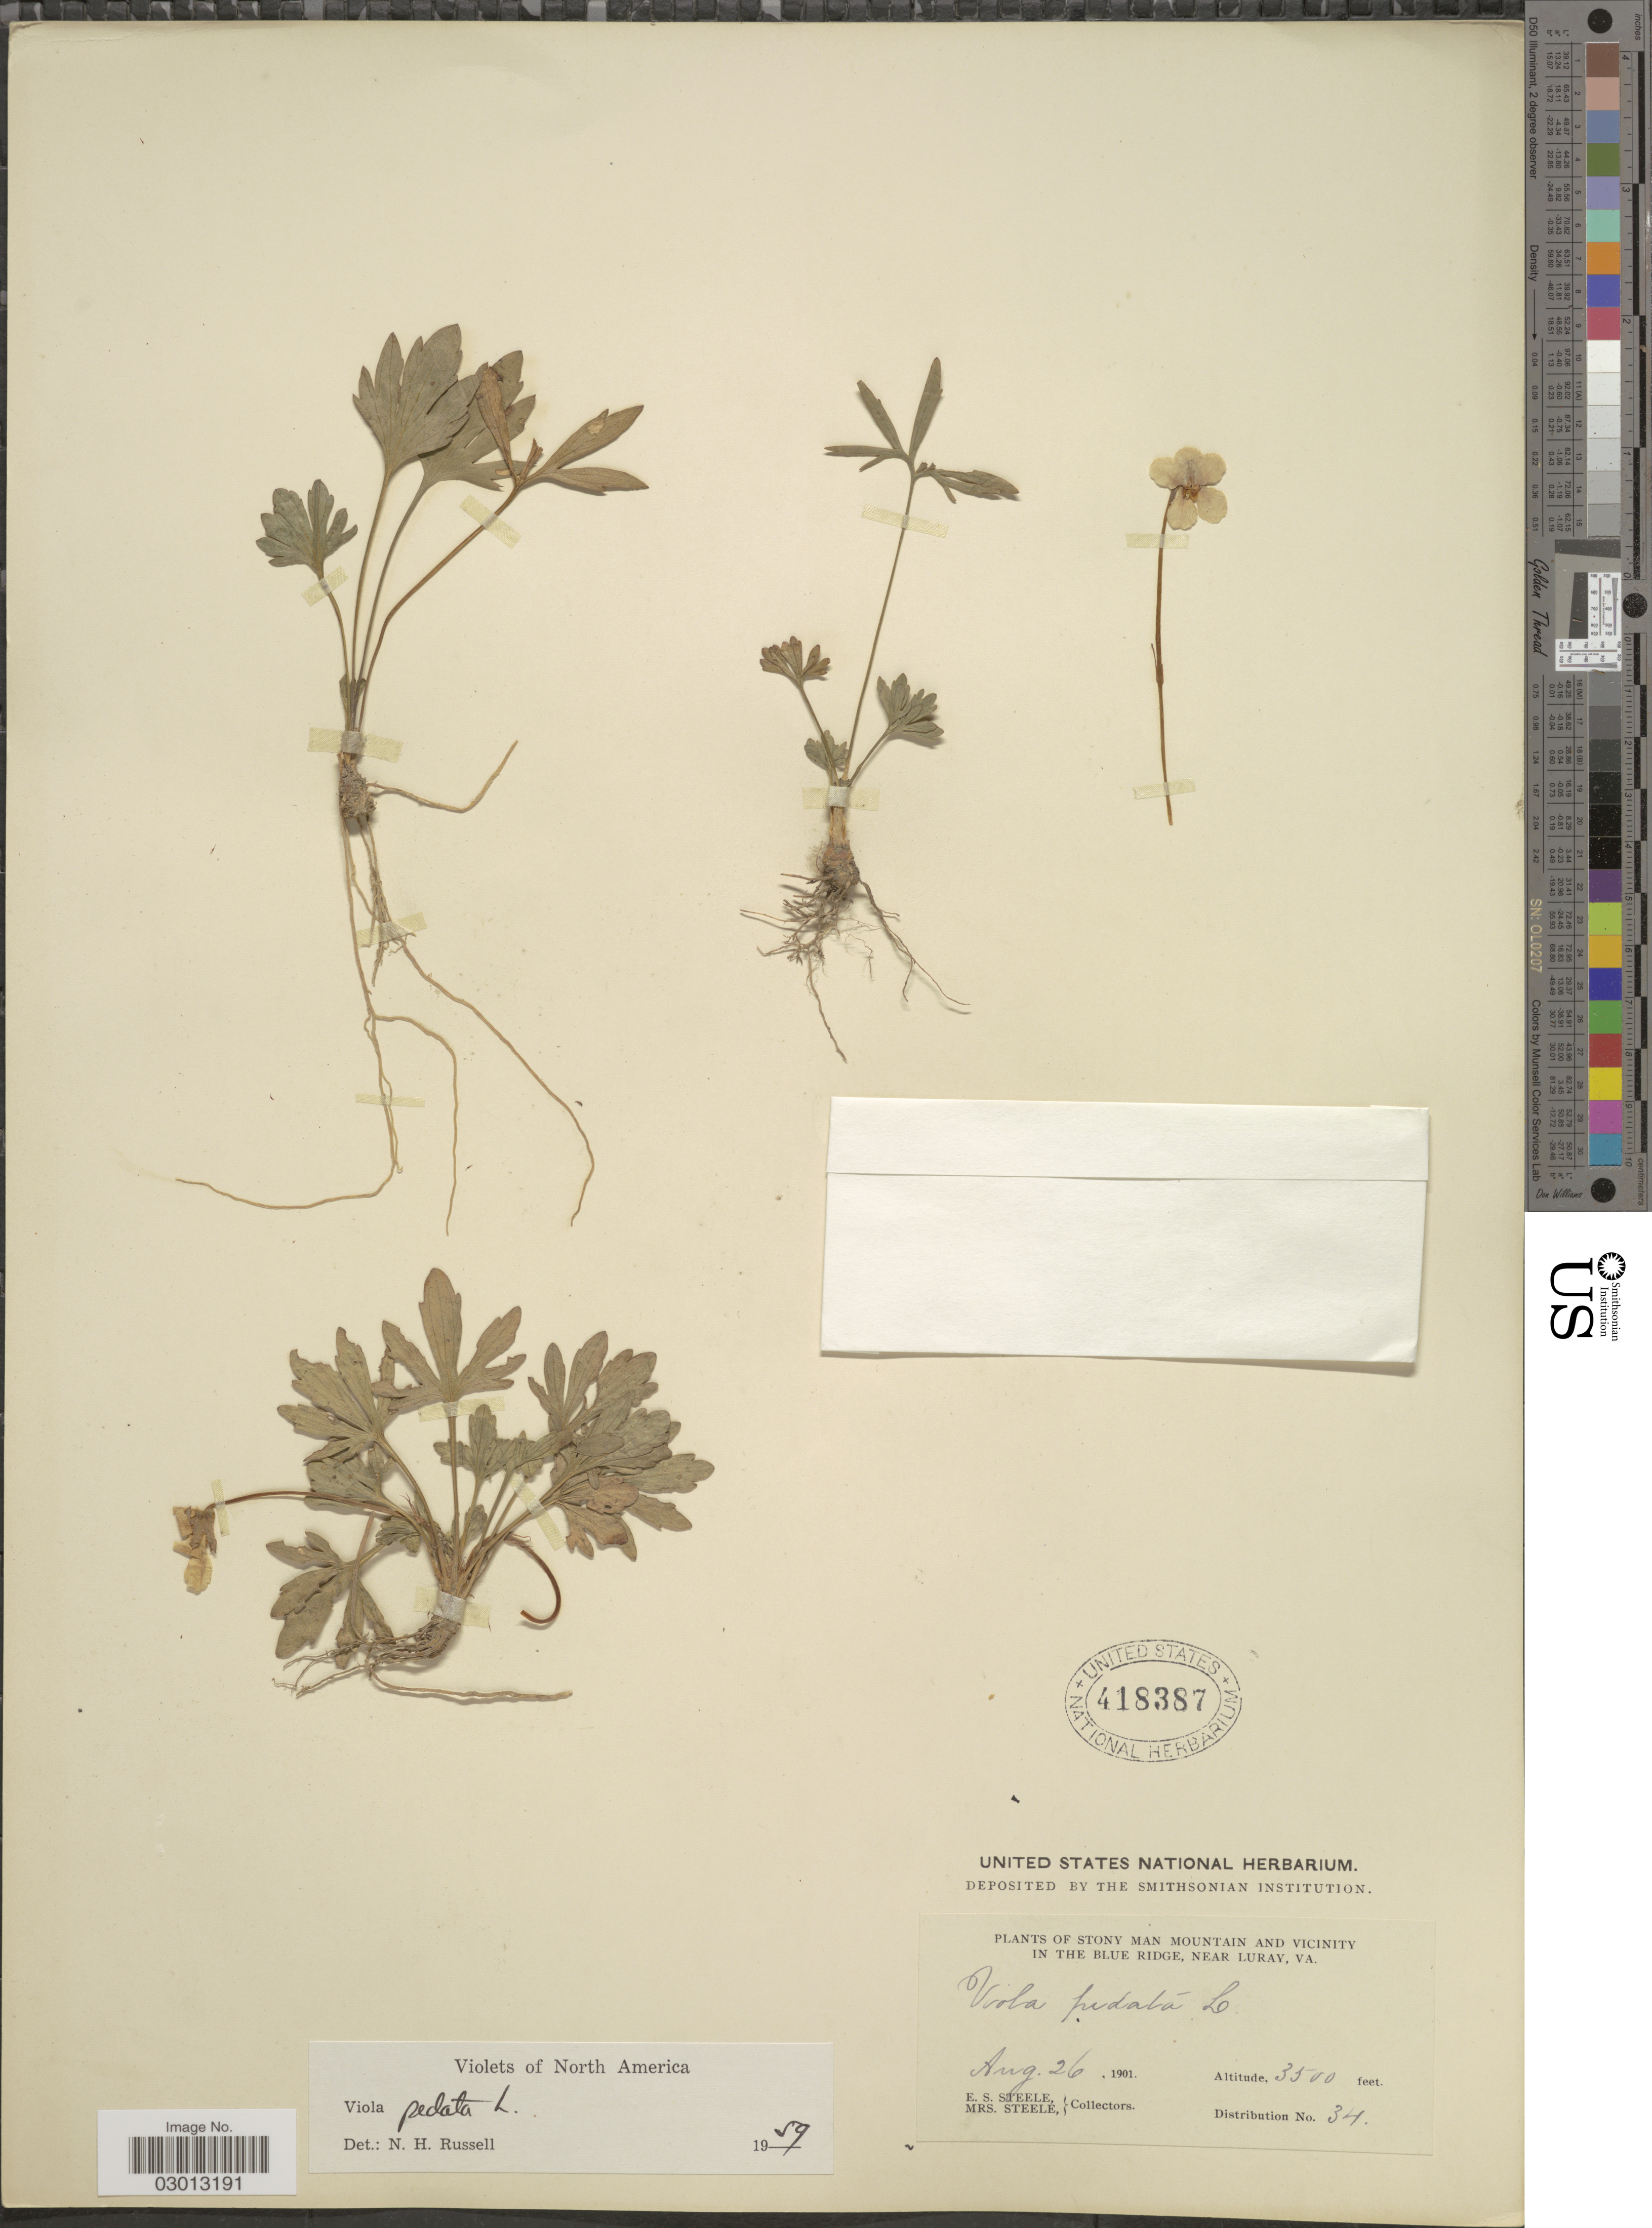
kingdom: Plantae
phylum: Tracheophyta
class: Magnoliopsida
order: Malpighiales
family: Violaceae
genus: Viola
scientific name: Viola pedata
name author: L.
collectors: E. Steele & Mrs. E. S. Steele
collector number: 34?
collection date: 1901-08-26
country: United States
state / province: Virginia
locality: Stony Man Mountain and Vicinity in the Blue Ridge, Near Luray.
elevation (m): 1067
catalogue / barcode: US 418387